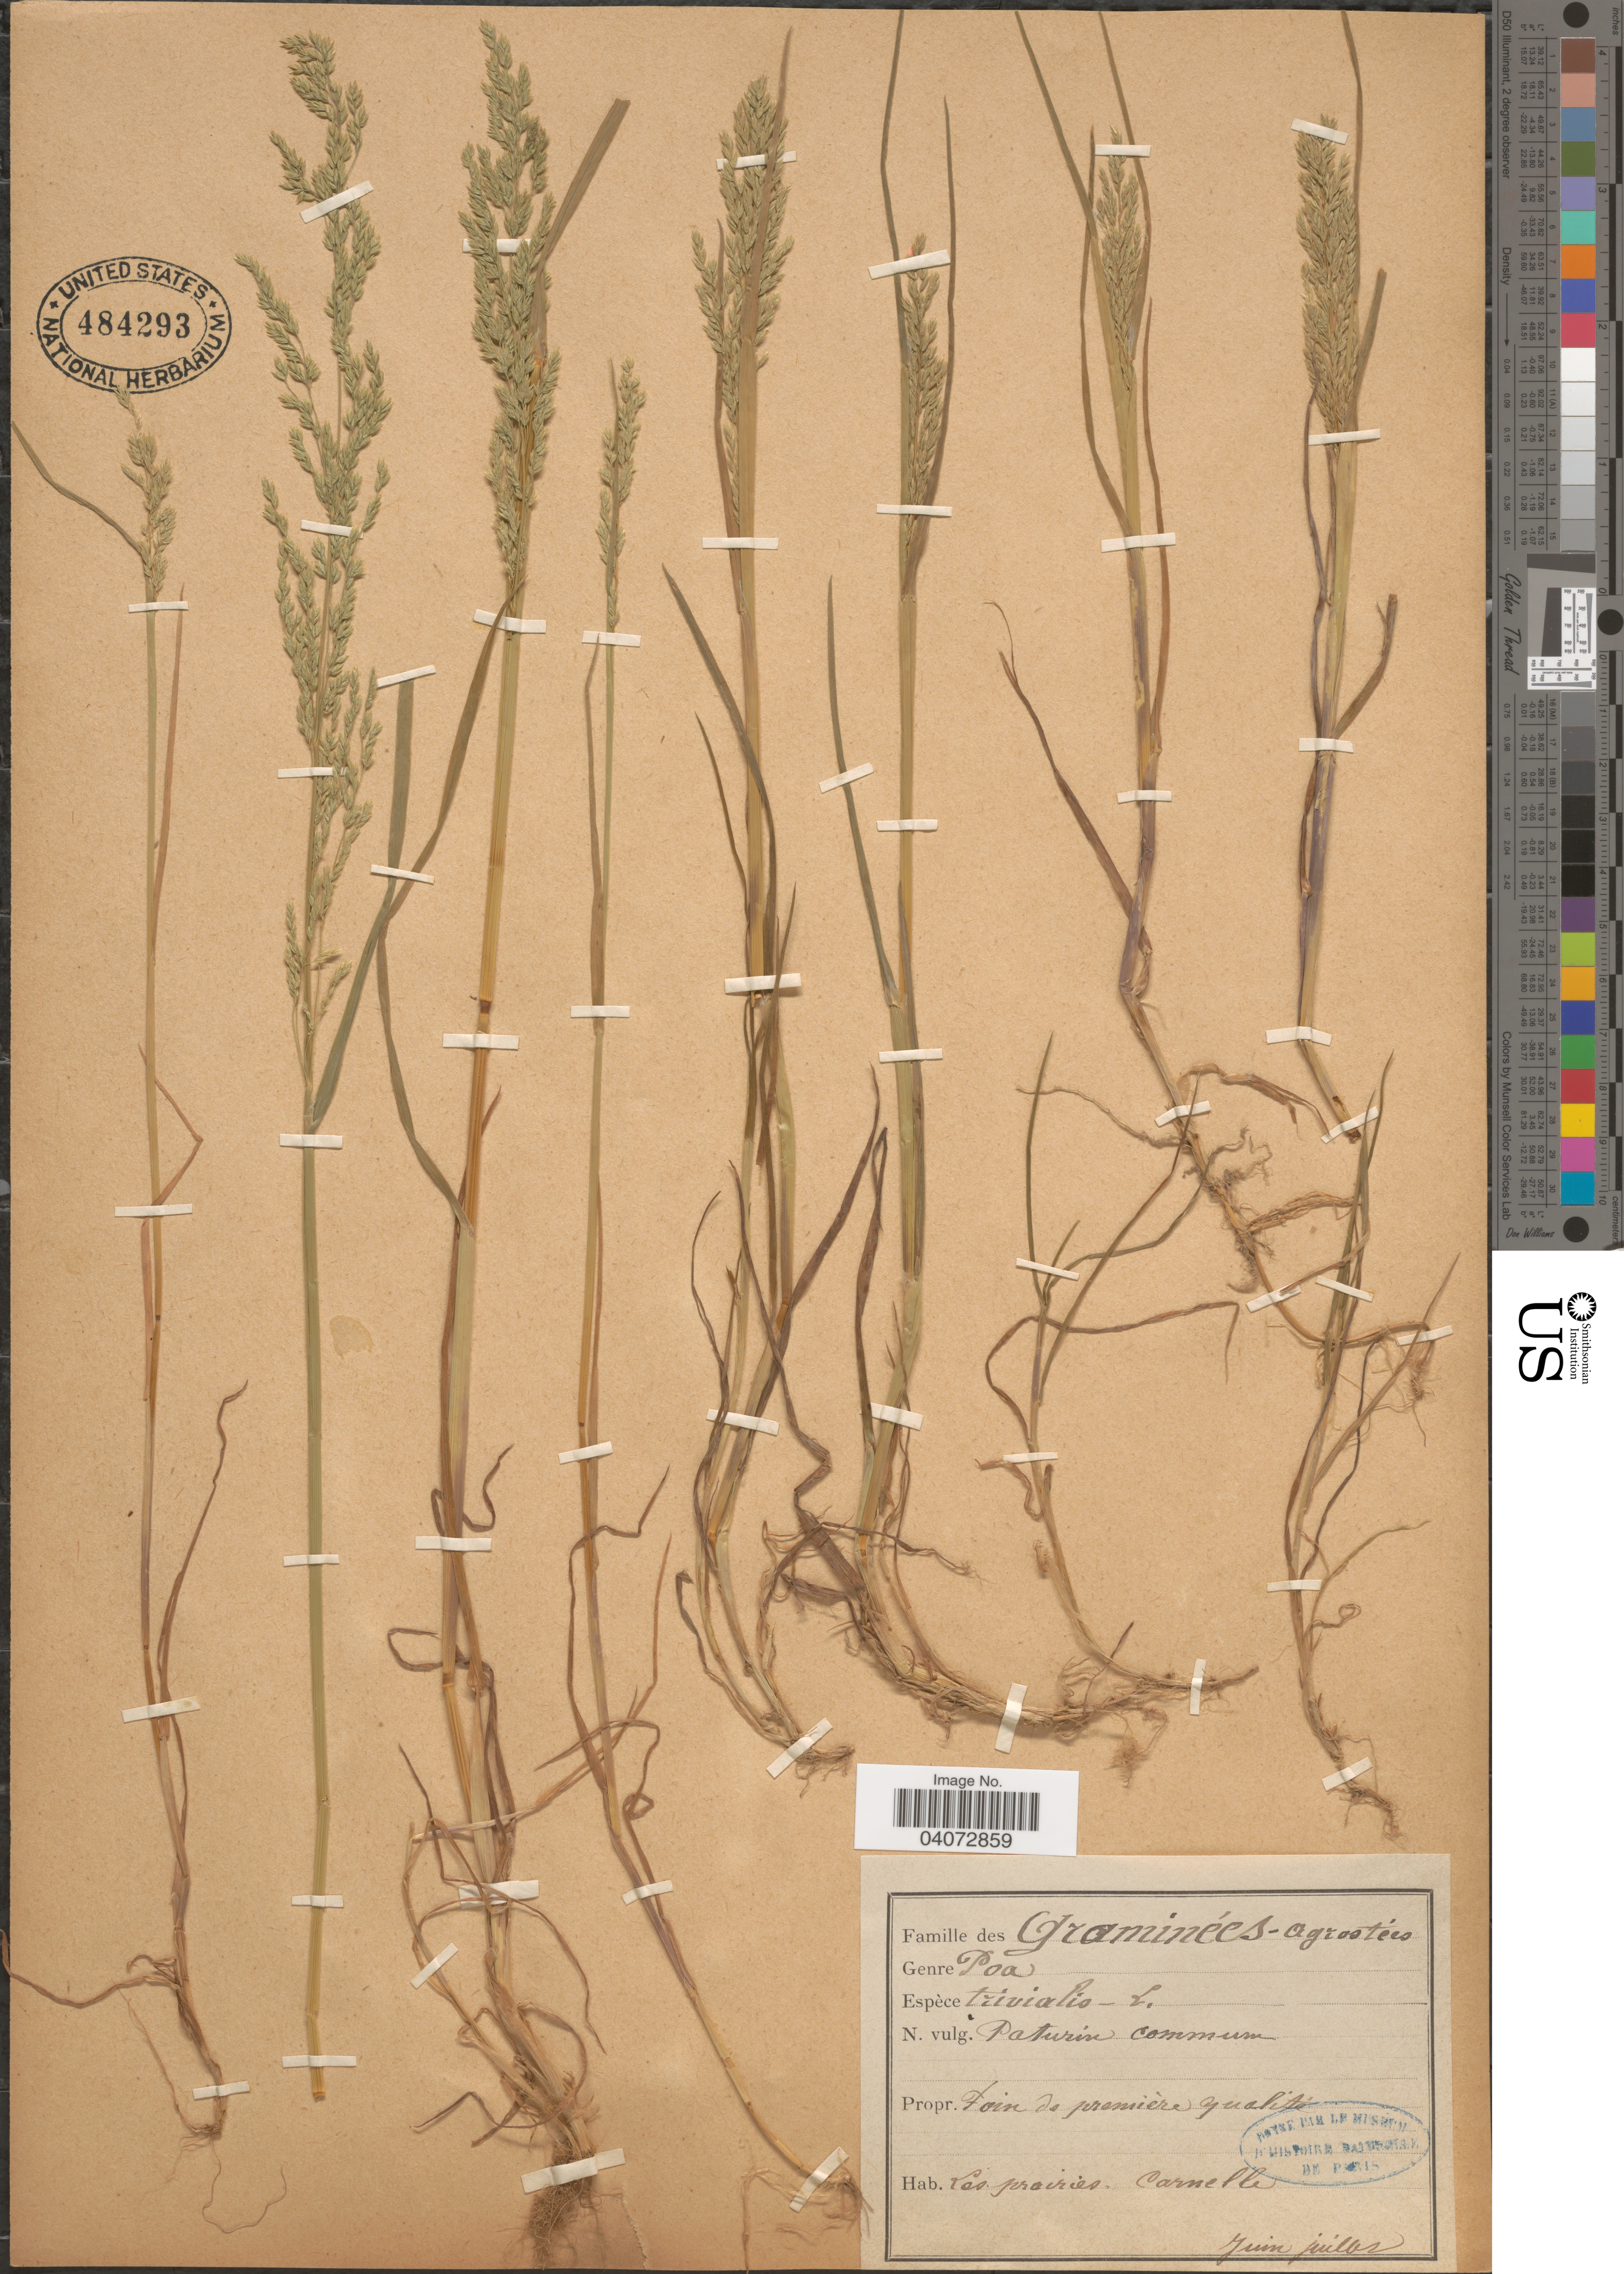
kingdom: Plantae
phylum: Tracheophyta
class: Liliopsida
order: Poales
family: Poaceae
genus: Poa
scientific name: Poa trivialis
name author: L.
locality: Los prairies. Carnelle.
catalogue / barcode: US 484293